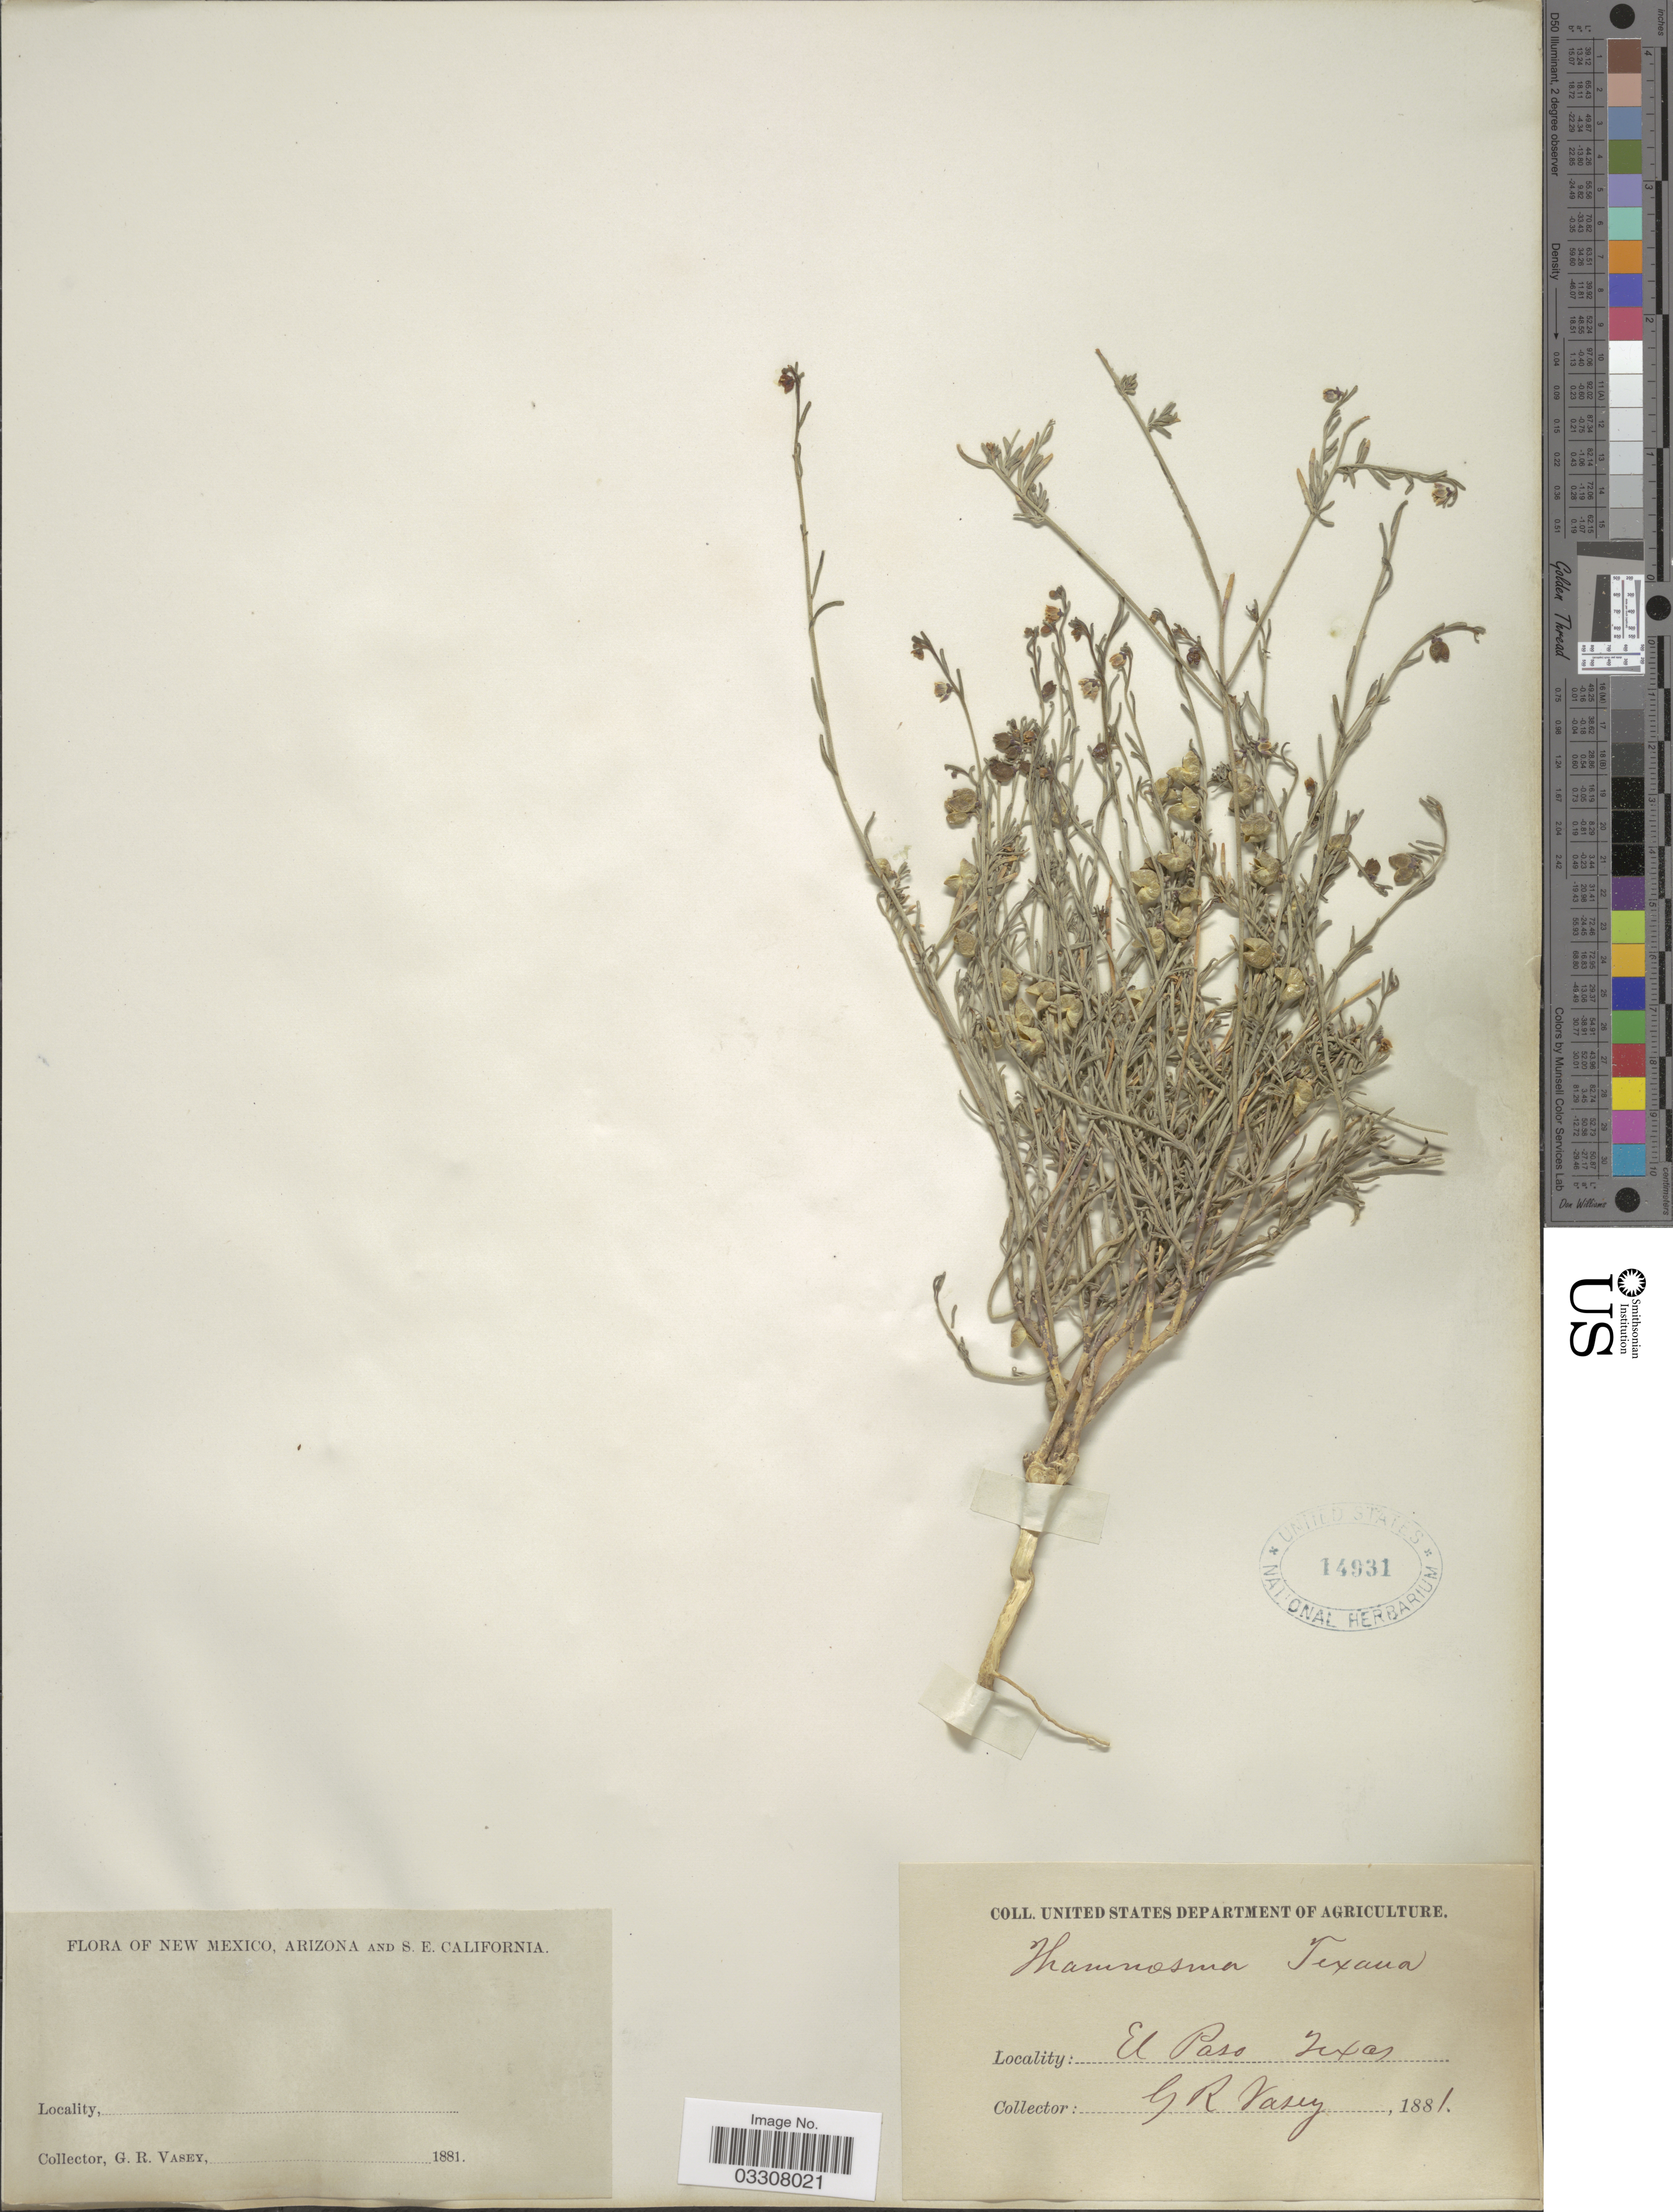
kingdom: Plantae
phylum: Tracheophyta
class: Magnoliopsida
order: Sapindales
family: Rutaceae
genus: Thamnosma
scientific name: Thamnosma texana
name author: (A. Gray) Torr.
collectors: G. R. Vasey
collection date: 1881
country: United States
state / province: Texas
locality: El Paso.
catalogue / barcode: US 14931